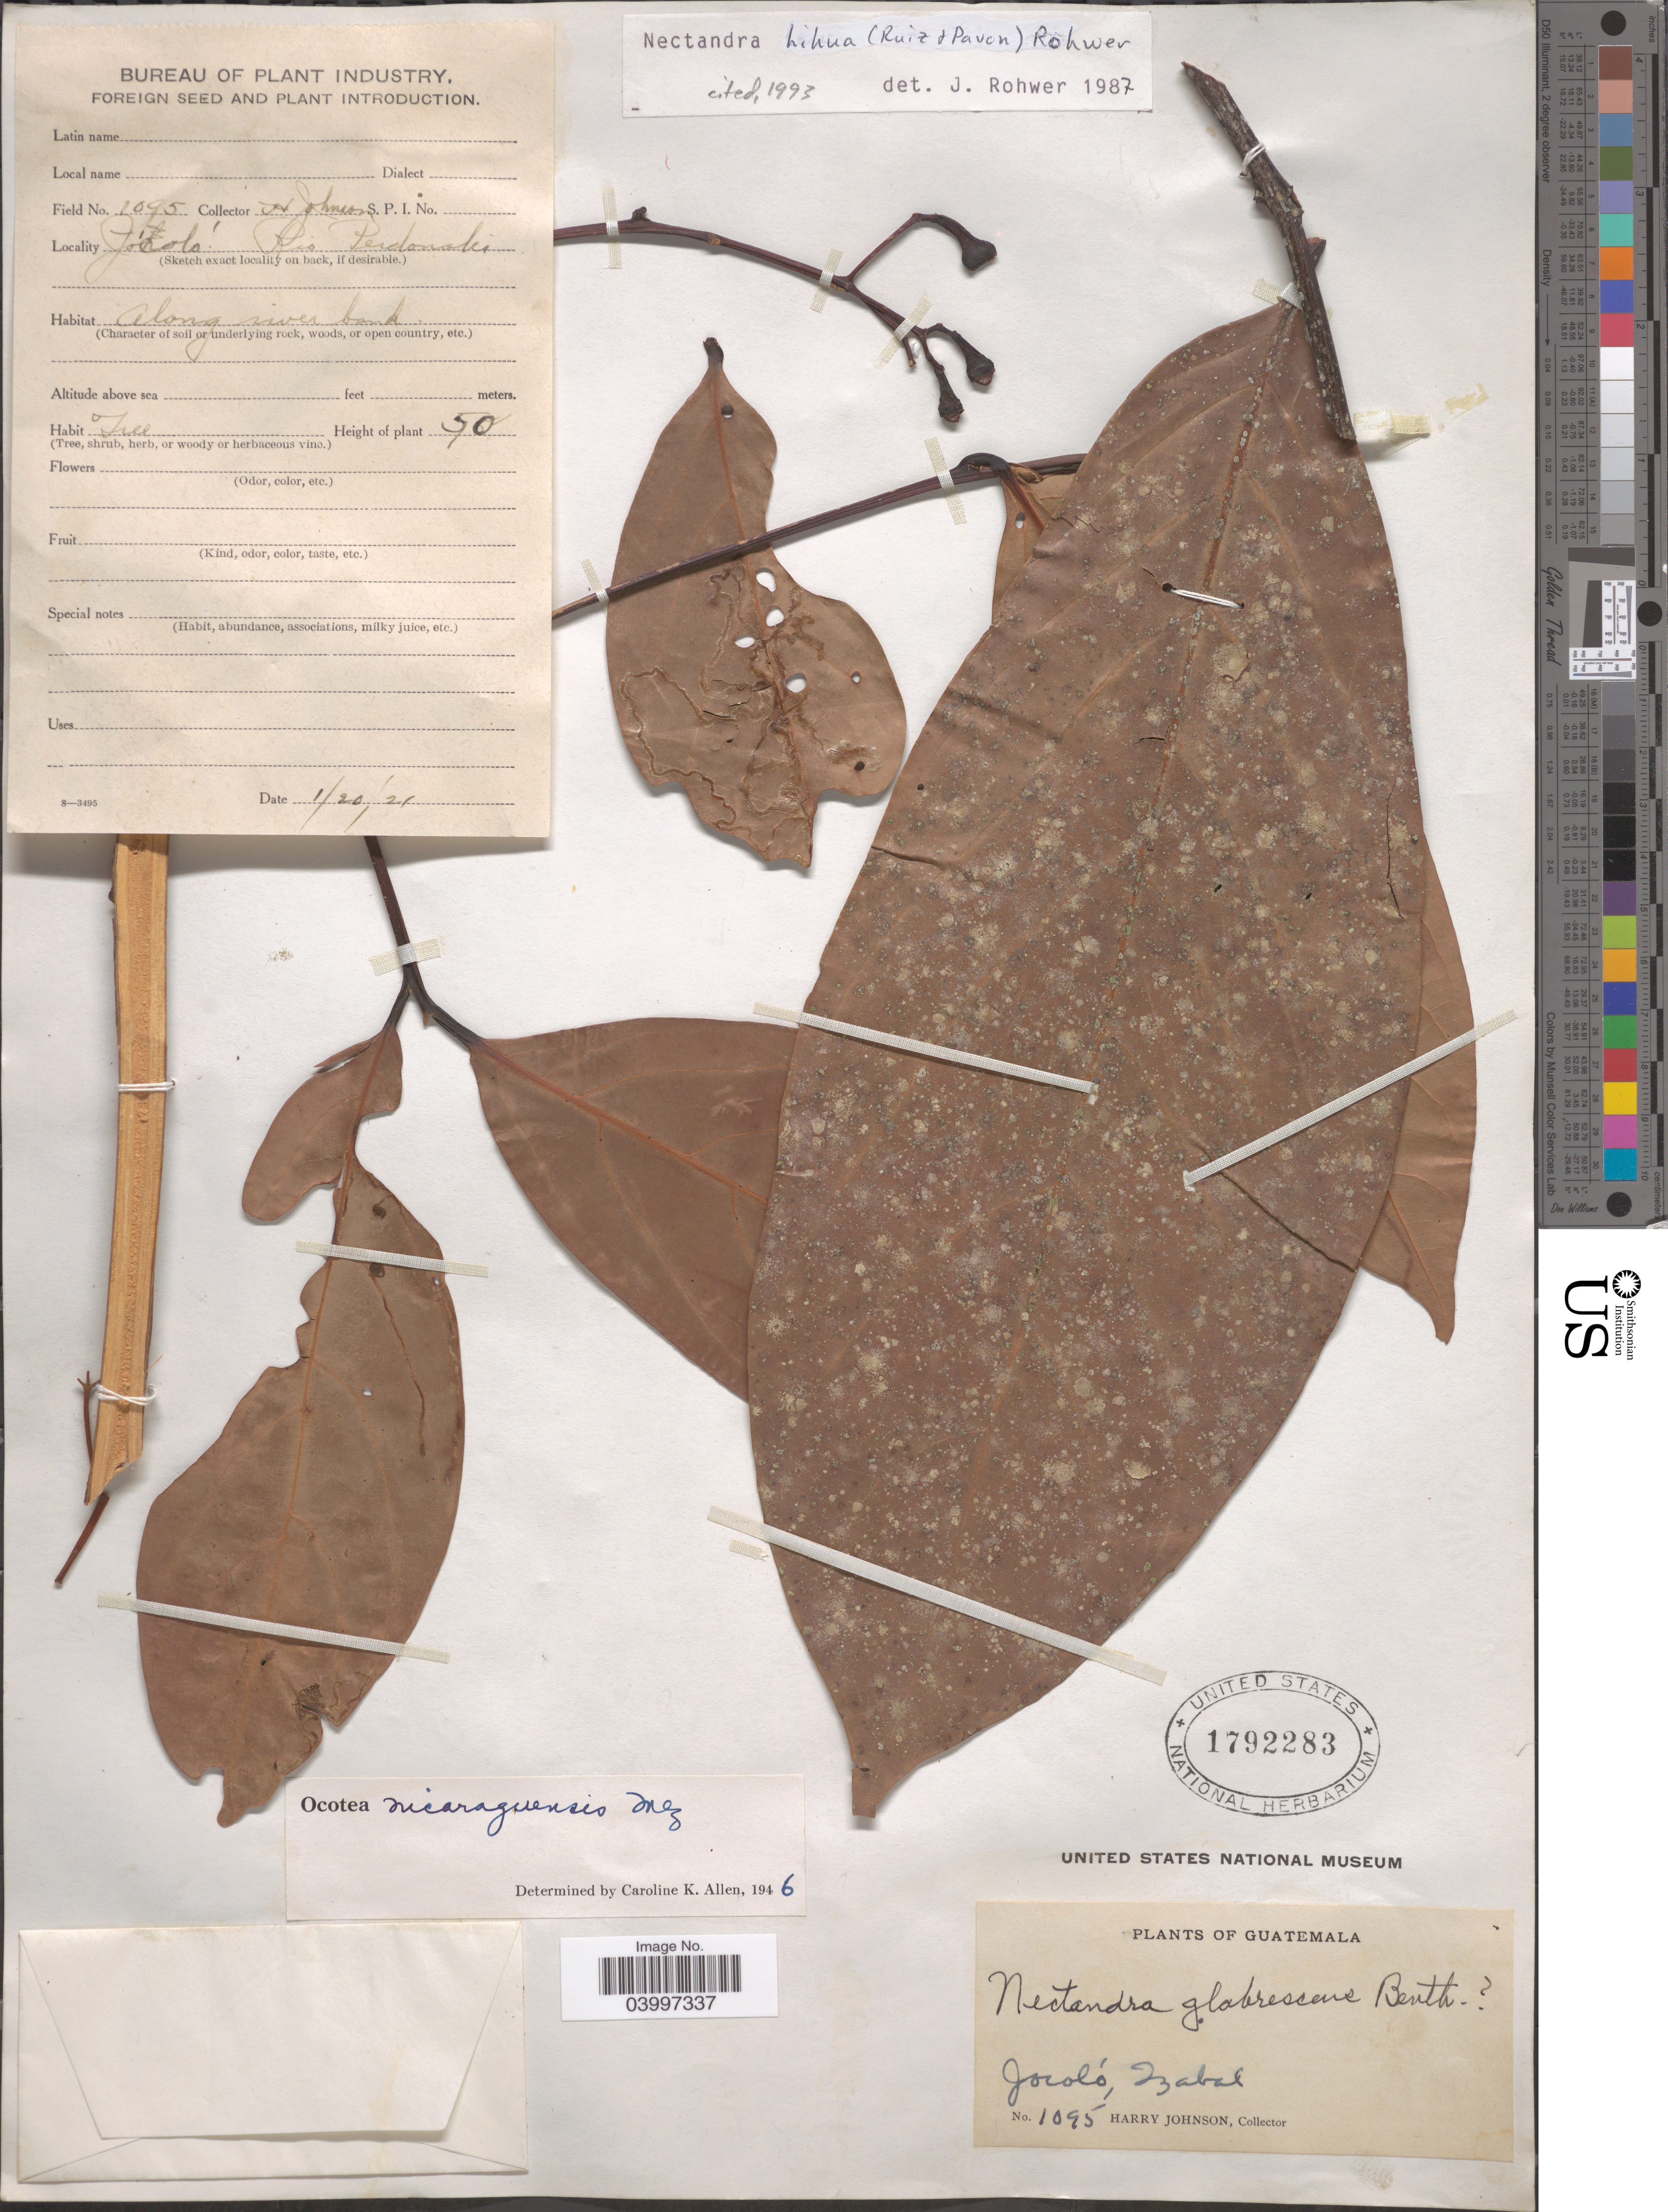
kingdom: Plantae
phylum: Tracheophyta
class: Magnoliopsida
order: Laurales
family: Lauraceae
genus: Nectandra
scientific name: Nectandra hihua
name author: (Ruiz & Pav.) Rohwer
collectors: H. Johnson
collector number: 1095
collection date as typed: Transcribed d/m/y: 20/1/21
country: Guatemala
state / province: Izabal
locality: Jocoló. Rio Pedernales .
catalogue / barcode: US 1792283